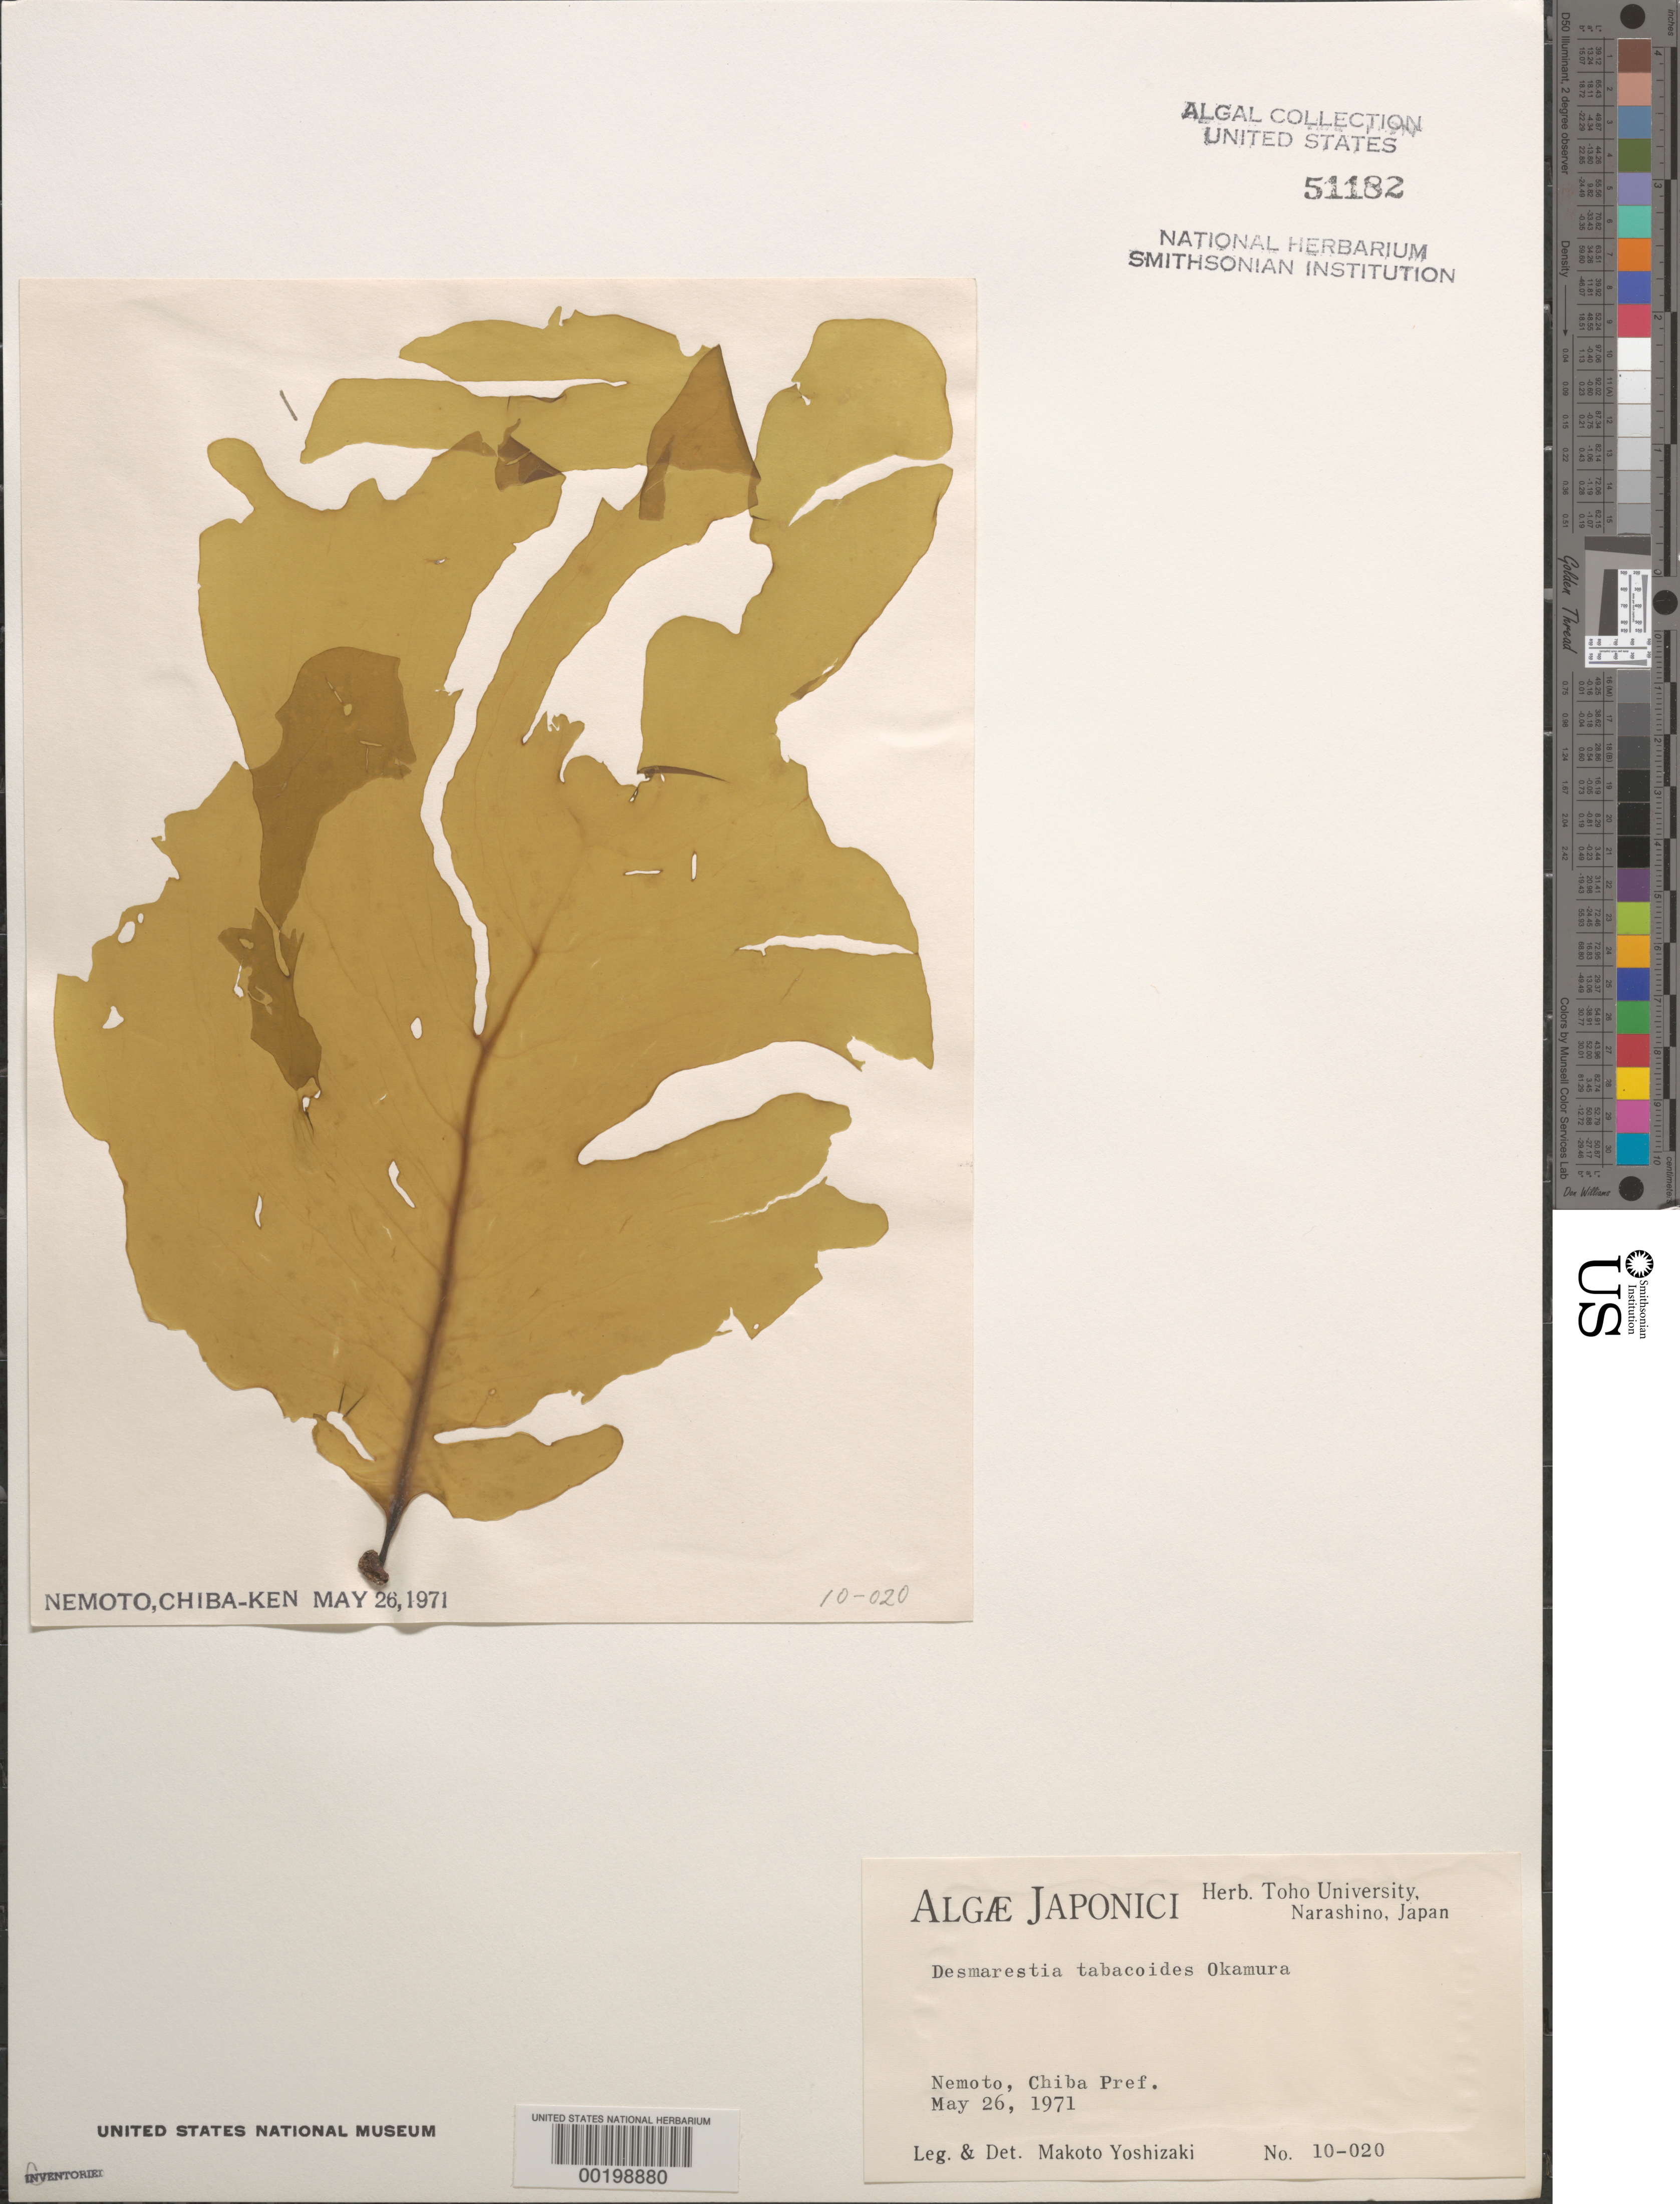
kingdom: Chromista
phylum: Ochrophyta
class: Phaeophyceae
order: Desmarestiales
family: Desmarestiaceae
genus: Desmarestia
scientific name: Desmarestia tabacoides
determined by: Yoshizaki, M.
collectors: M. Yoshizaki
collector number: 10-020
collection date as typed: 26 May 1971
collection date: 1971-05-26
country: Japan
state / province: Tiba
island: Honshu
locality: Nemoto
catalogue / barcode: US 51182